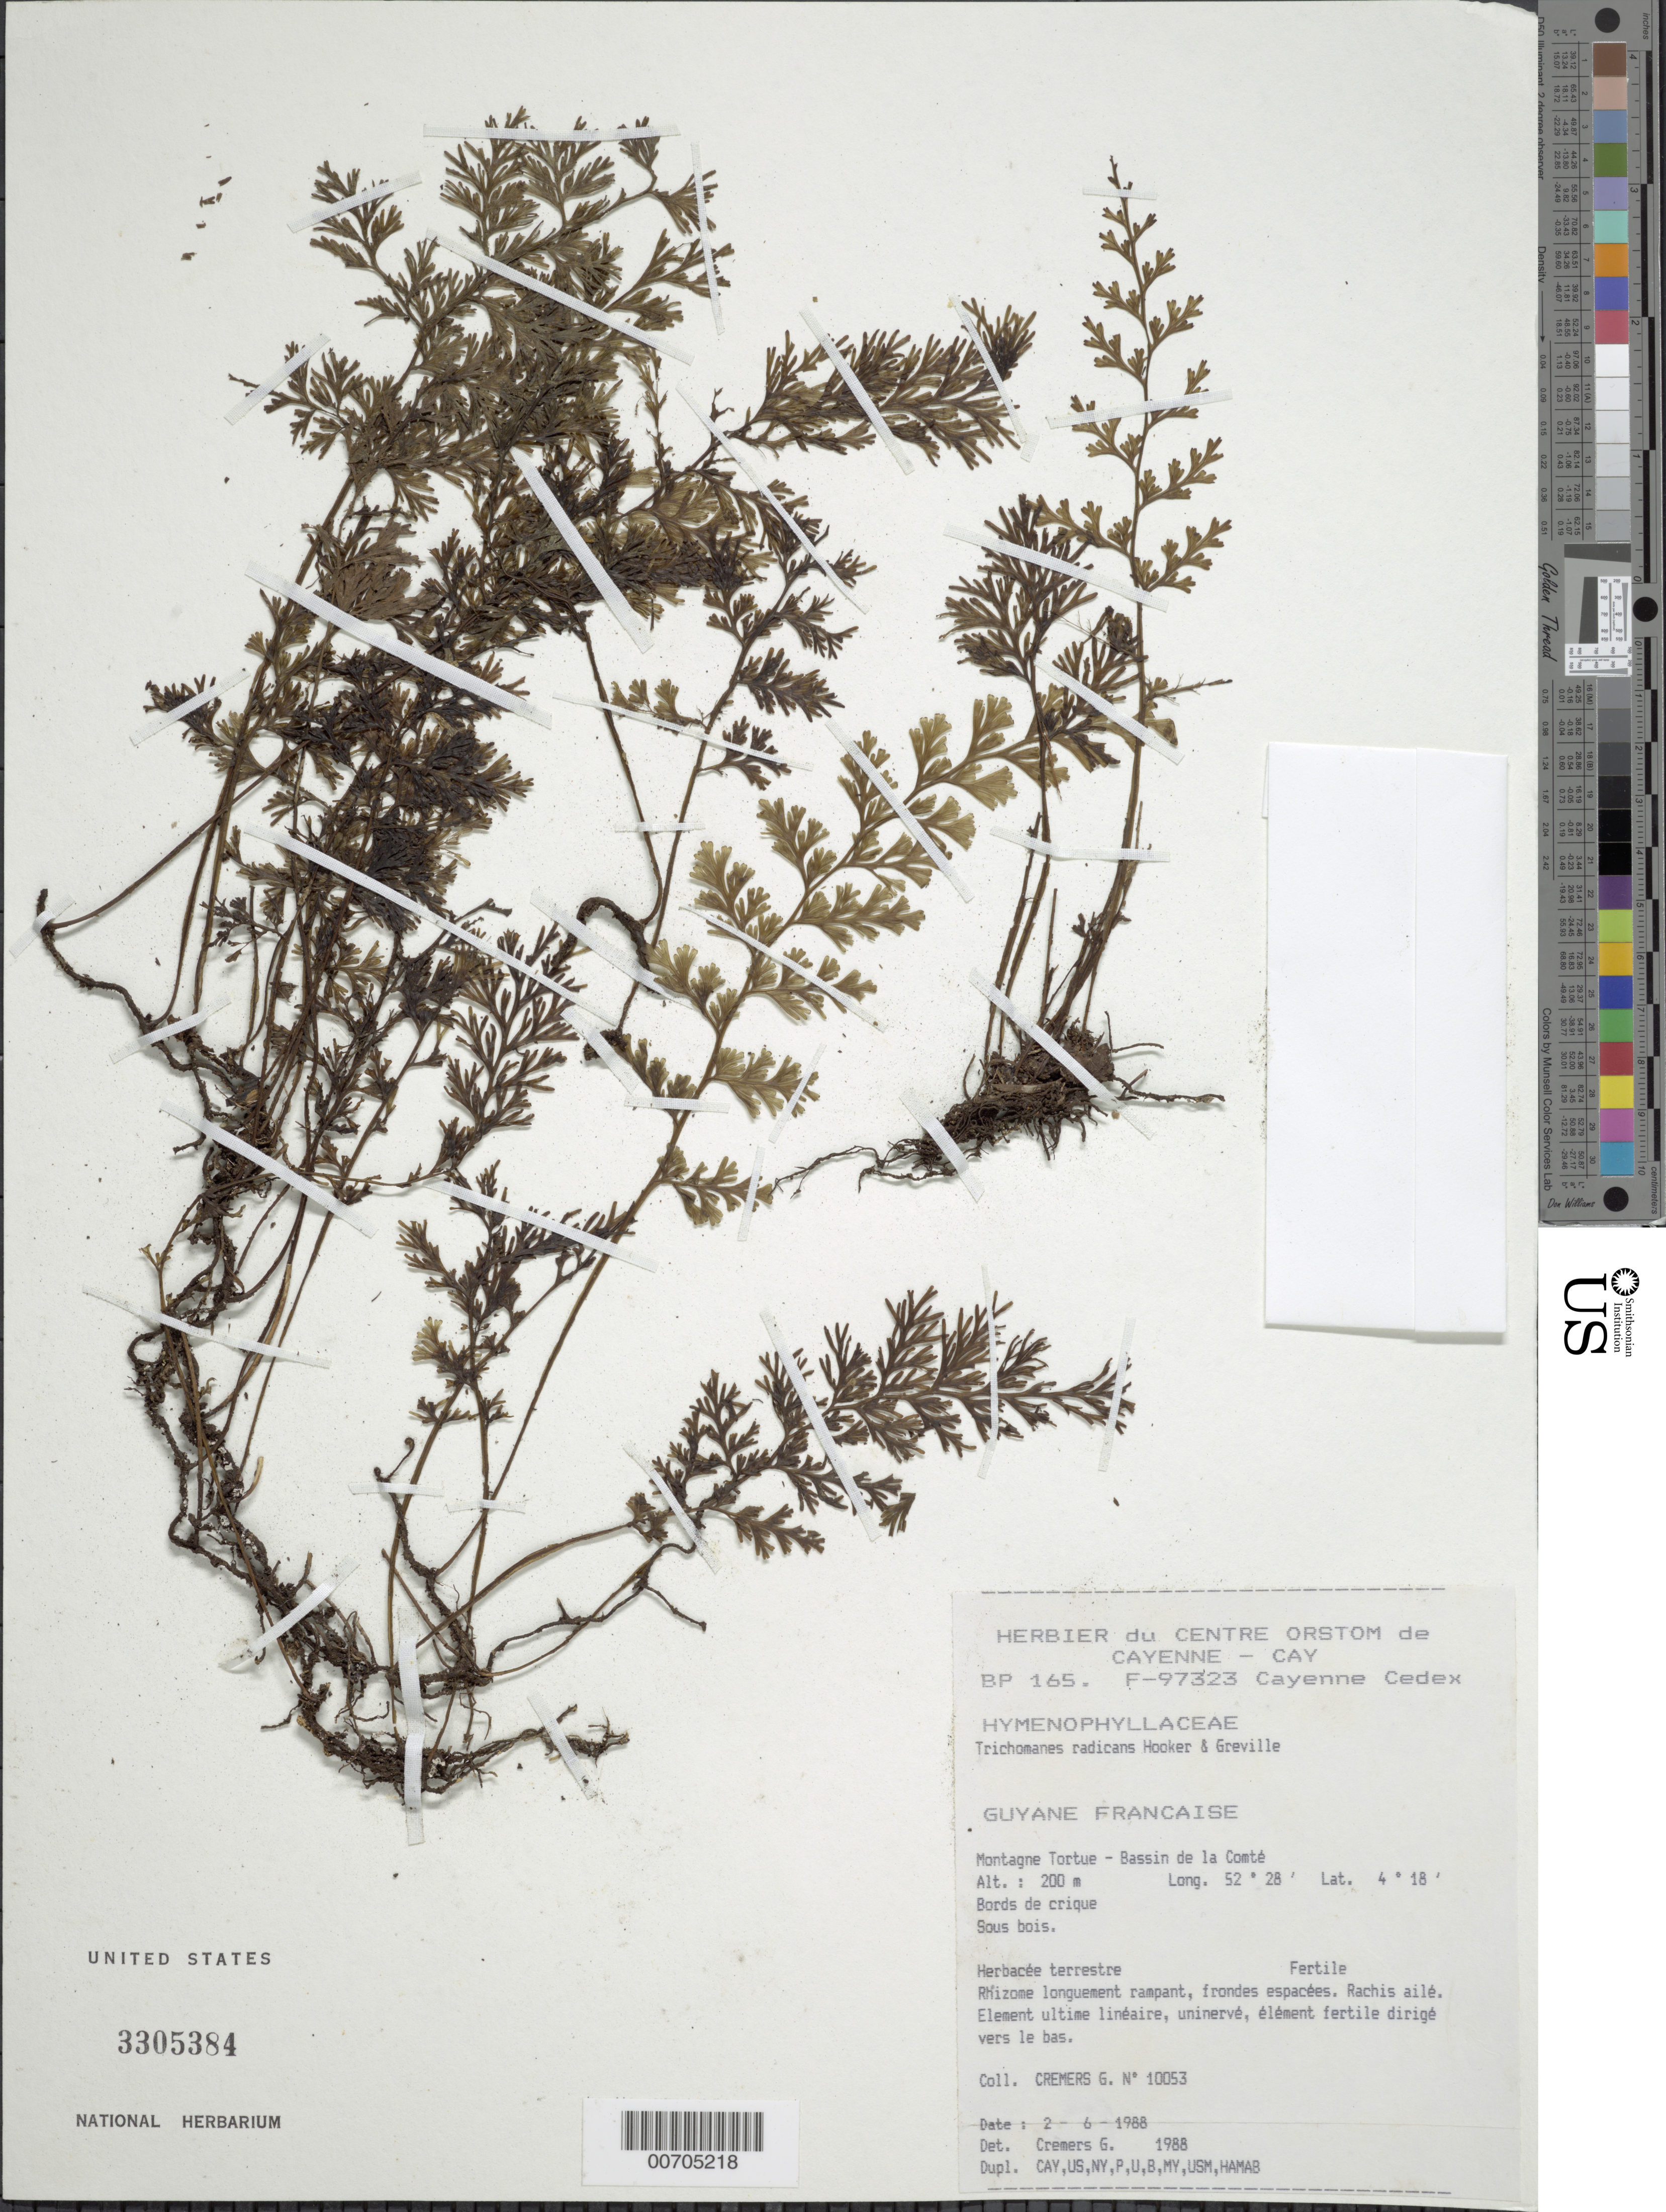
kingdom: Plantae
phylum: Tracheophyta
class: Polypodiopsida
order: Hymenophyllales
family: Hymenophyllaceae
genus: Vandenboschia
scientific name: Vandenboschia radicans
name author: (Sw.) Copel.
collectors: G. Cremers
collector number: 10053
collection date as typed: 2-Jun-88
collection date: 1988-06-02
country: French Guiana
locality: Montagne Tortue, Bassin de la Comte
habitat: Along creek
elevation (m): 200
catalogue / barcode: US 3305384